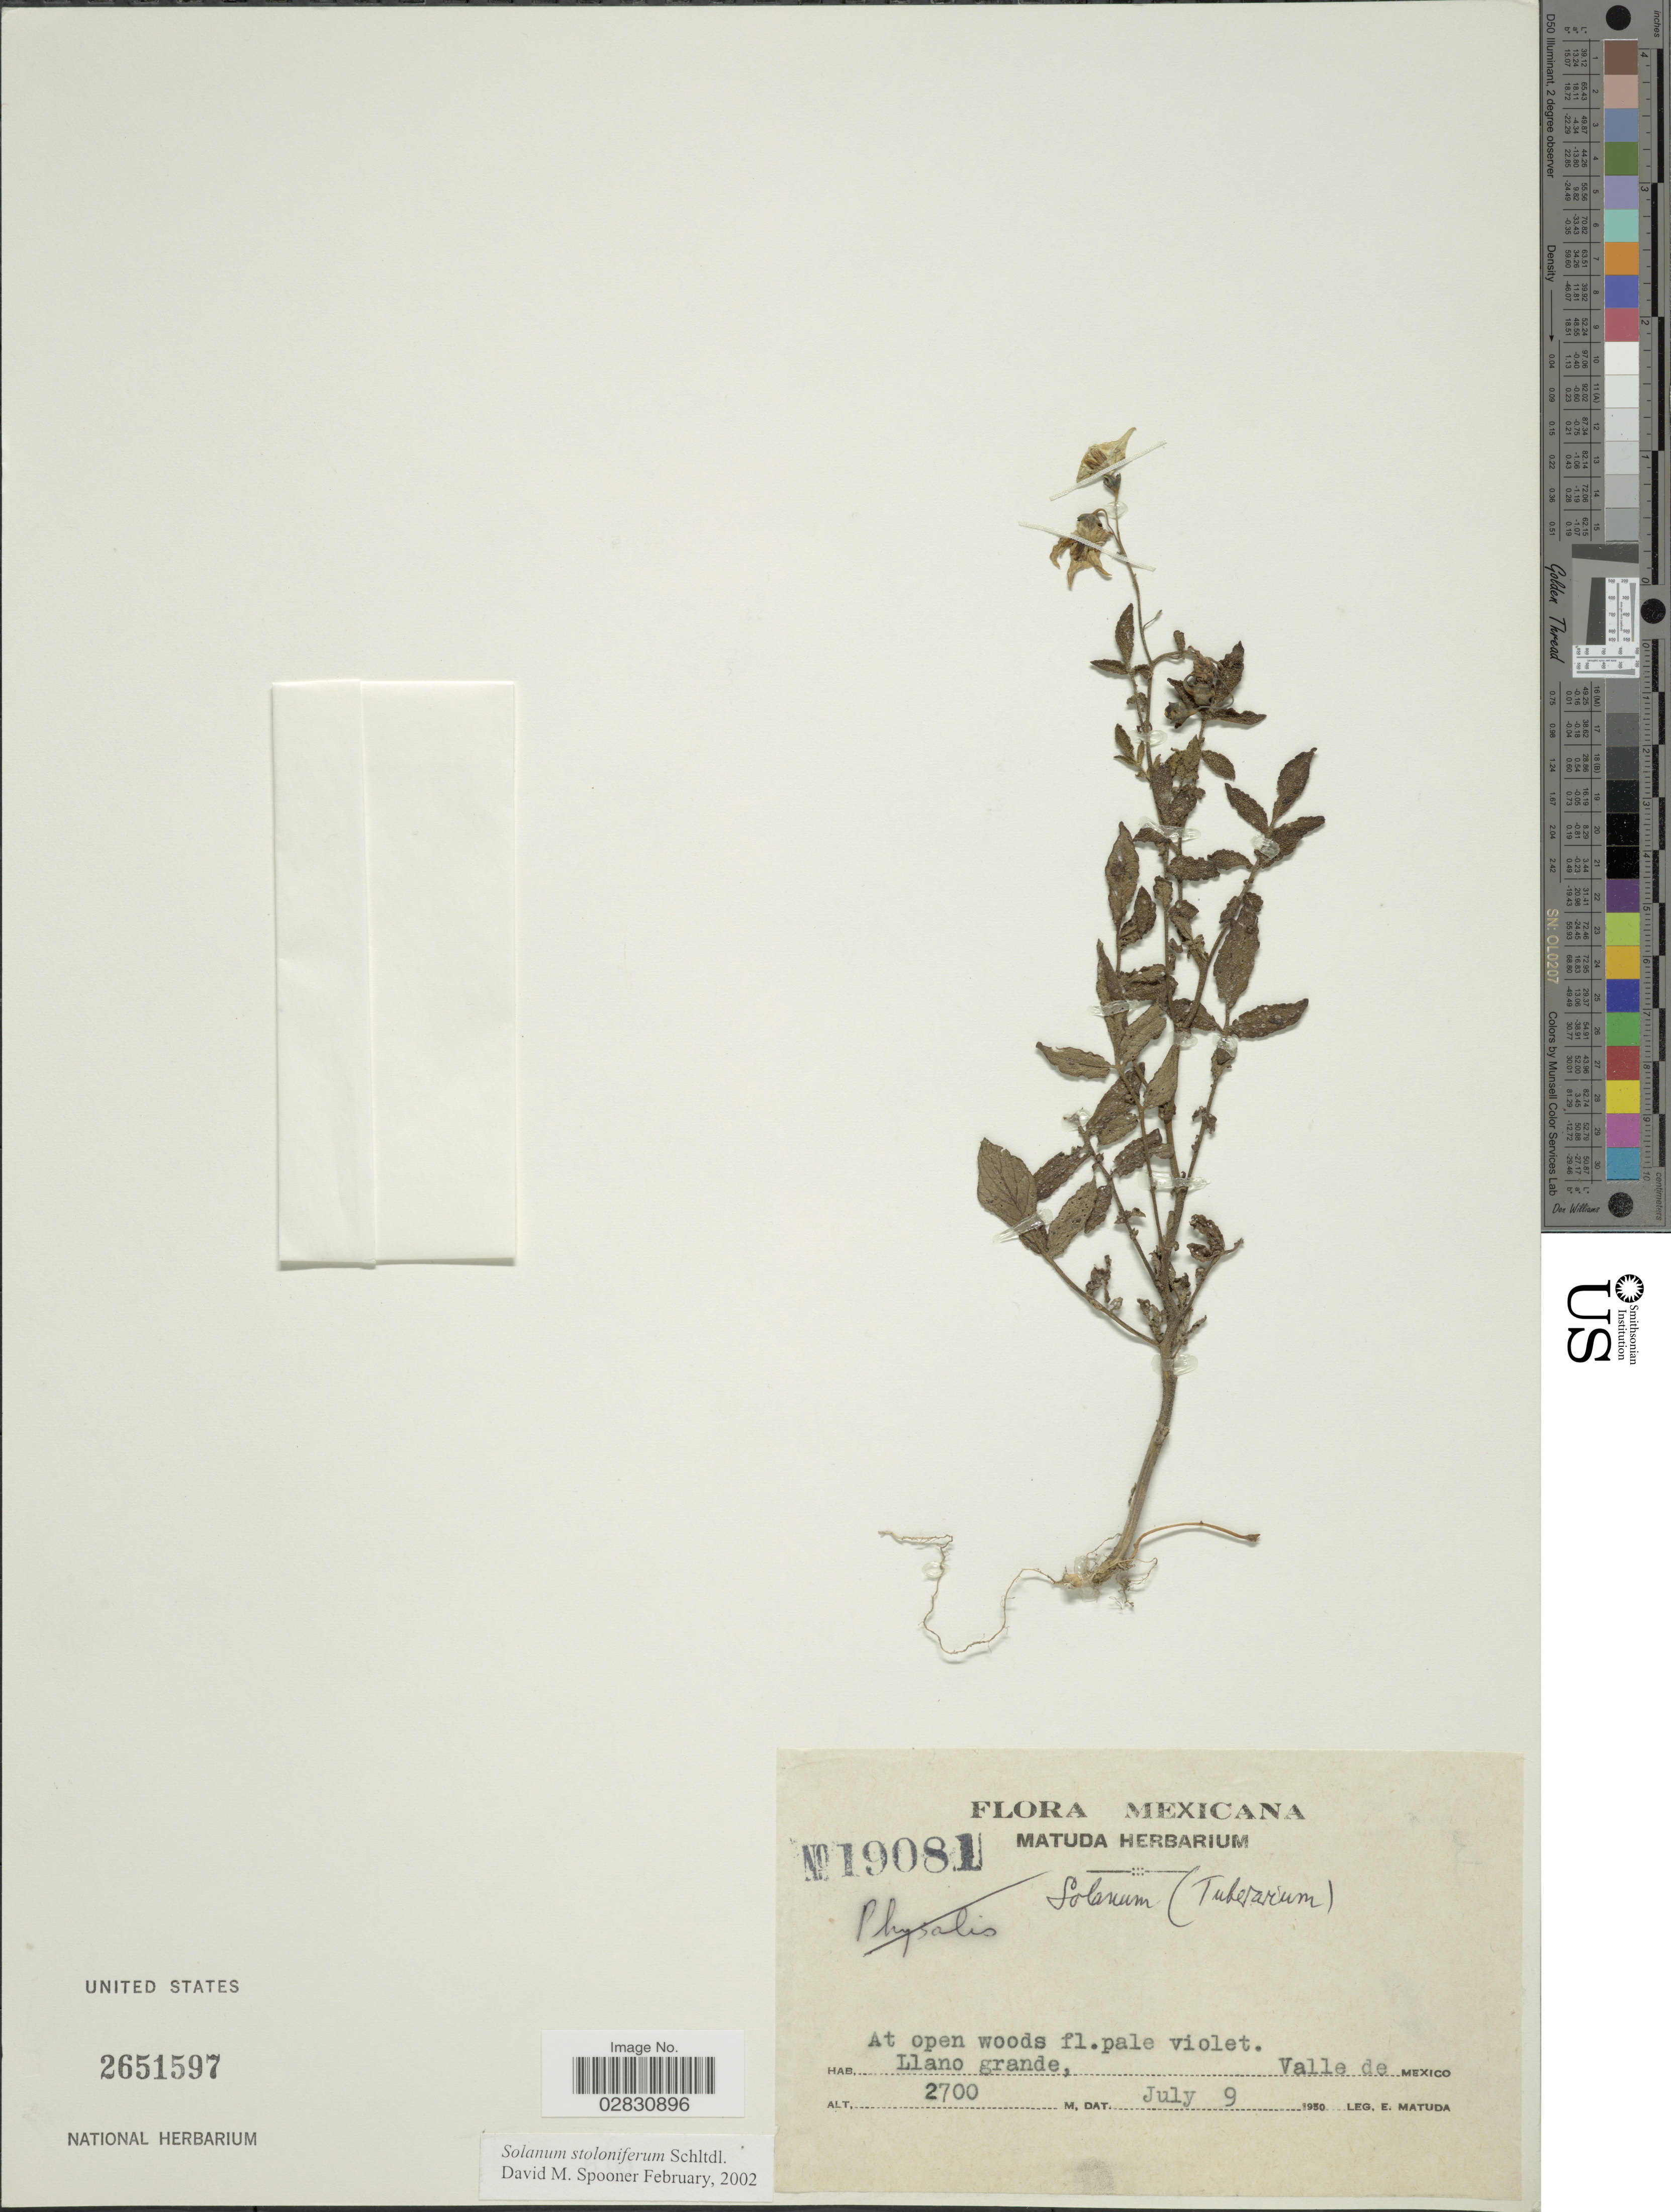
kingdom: Plantae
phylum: Tracheophyta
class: Magnoliopsida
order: Solanales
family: Solanaceae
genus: Solanum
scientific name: Solanum stoloniferum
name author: Schltdl.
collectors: E. Matuda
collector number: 19081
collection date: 1950-07-09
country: Mexico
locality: Llano grande, Valle de Mexico.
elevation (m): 2700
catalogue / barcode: US 2651597